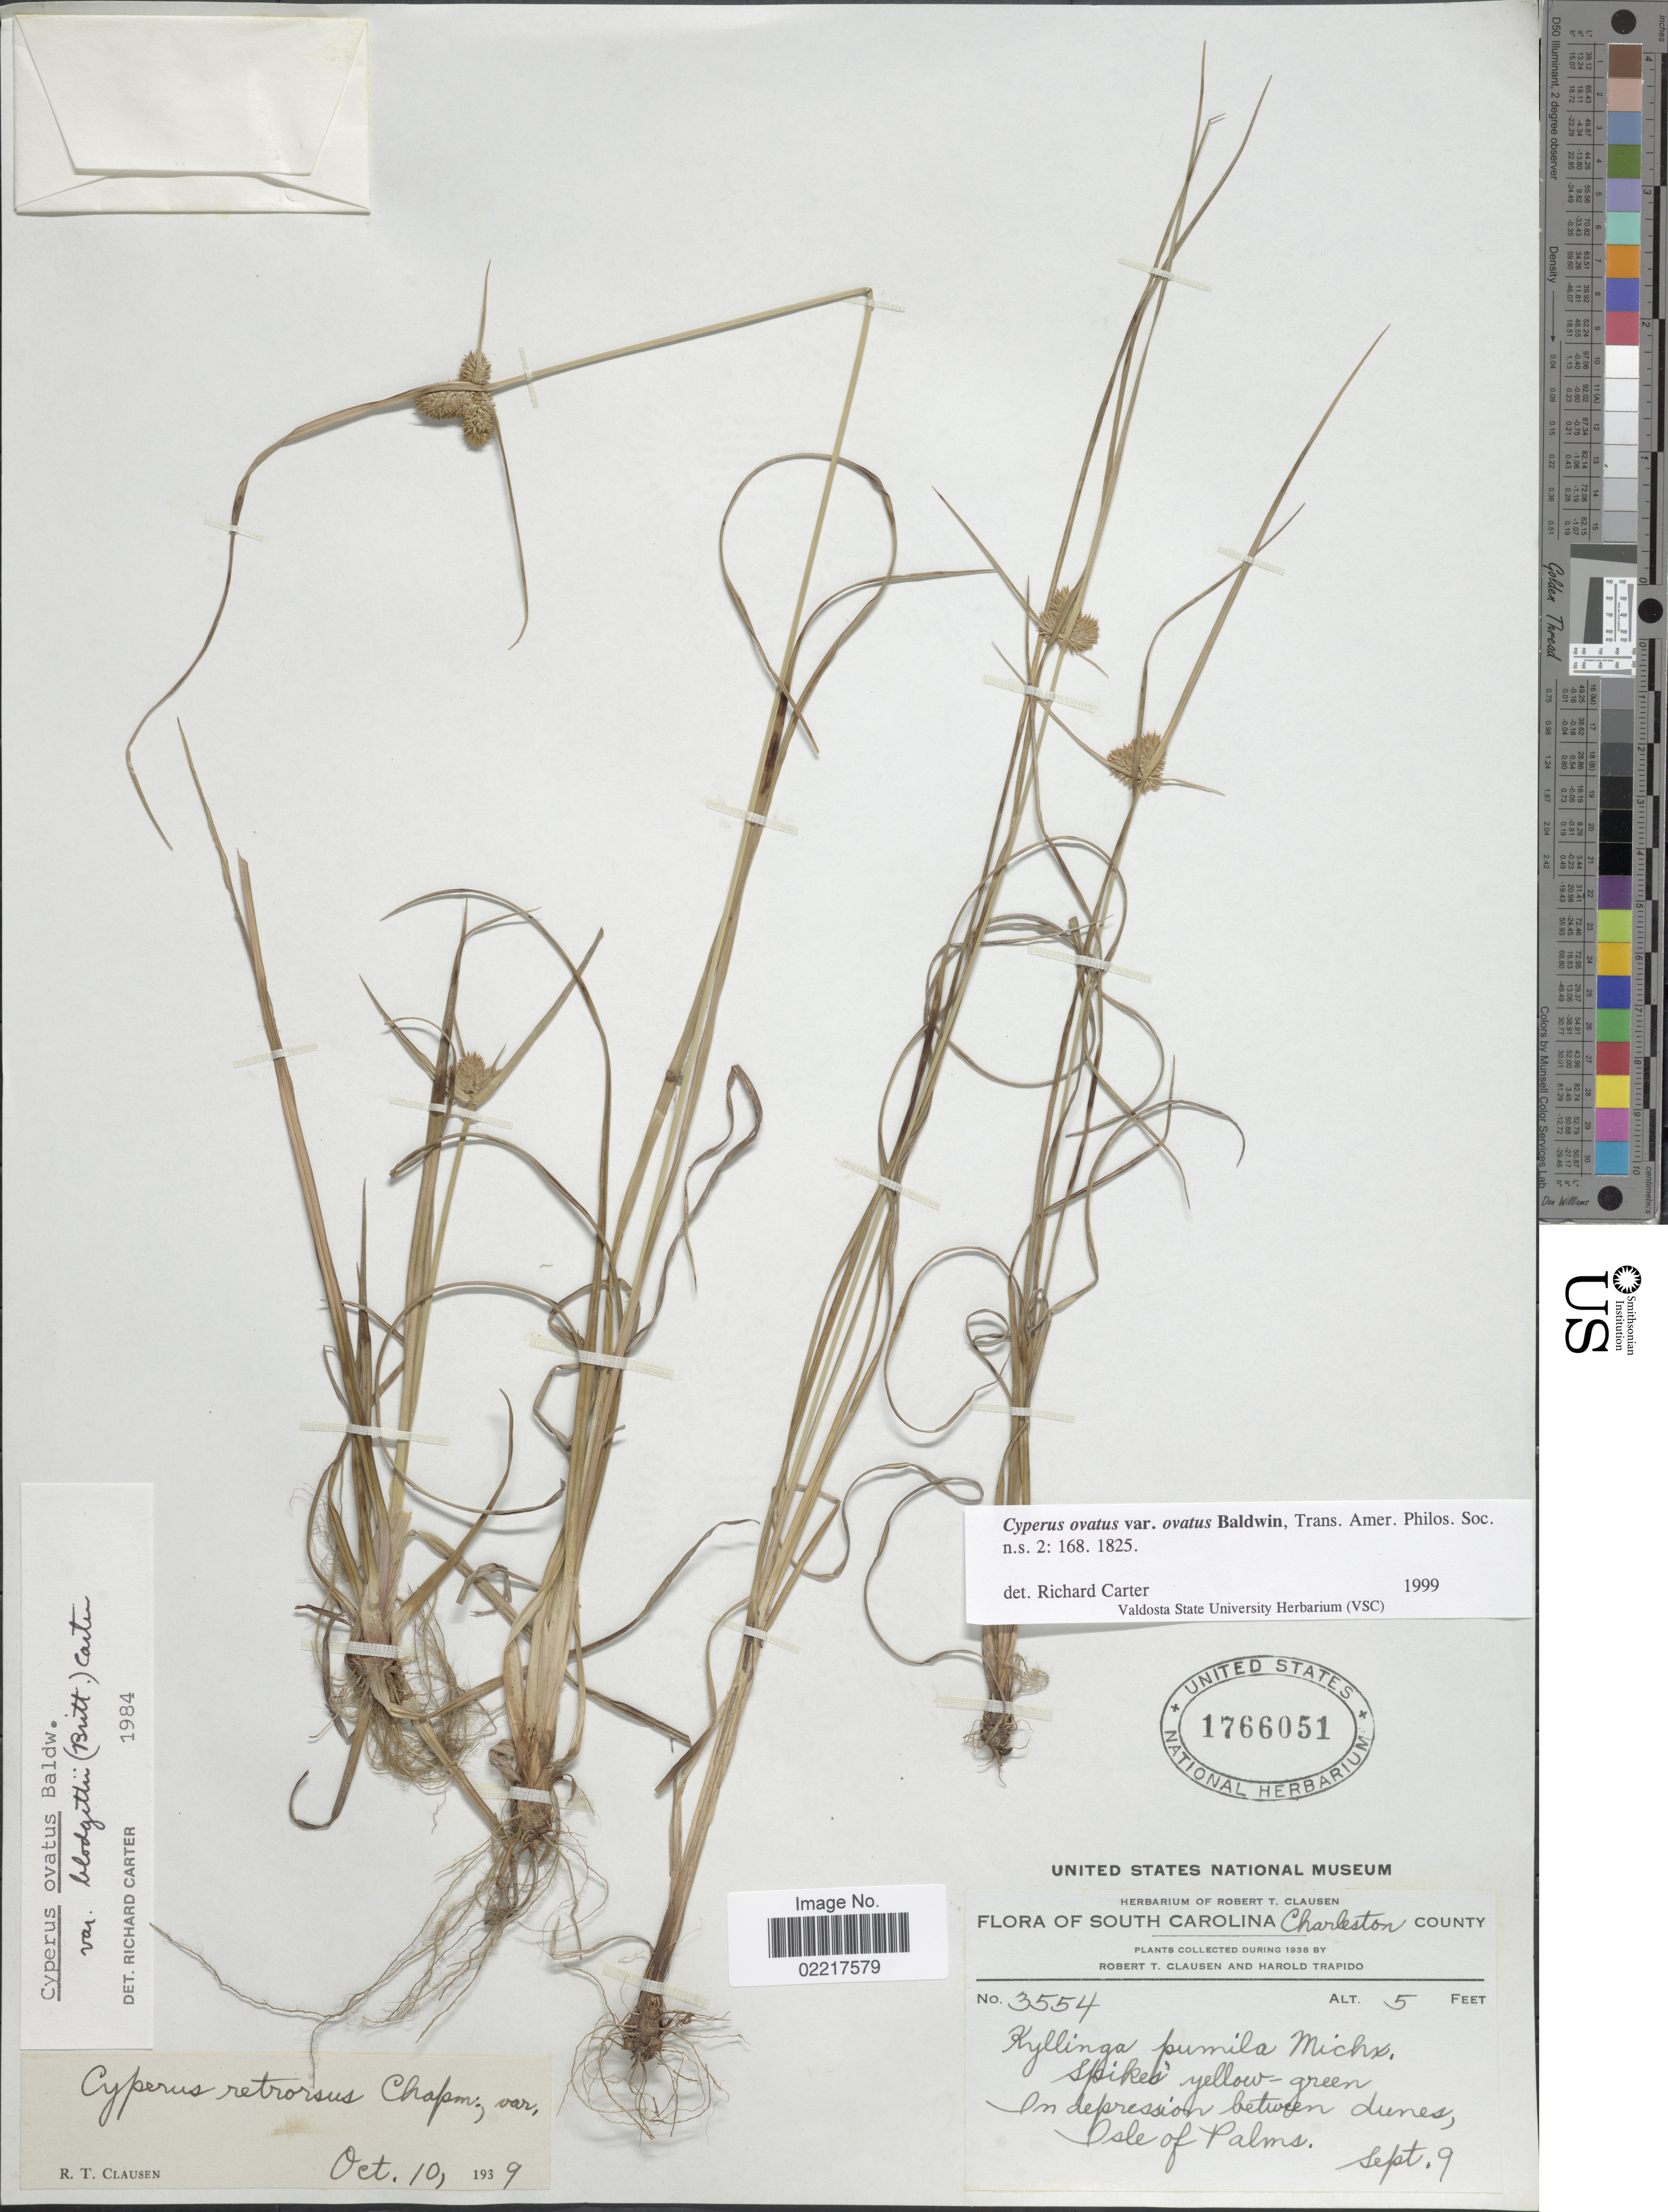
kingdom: Plantae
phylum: Tracheophyta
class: Liliopsida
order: Poales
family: Cyperaceae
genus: Cyperus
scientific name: Cyperus ovatus var. ovatus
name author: Baldwin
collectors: R. T. Clausen & H. Trapido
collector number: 3554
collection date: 1938-09-09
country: United States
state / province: South Carolina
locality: Charleston County, In depression between dunes, Isle of Palms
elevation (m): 2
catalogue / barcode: US 1766051